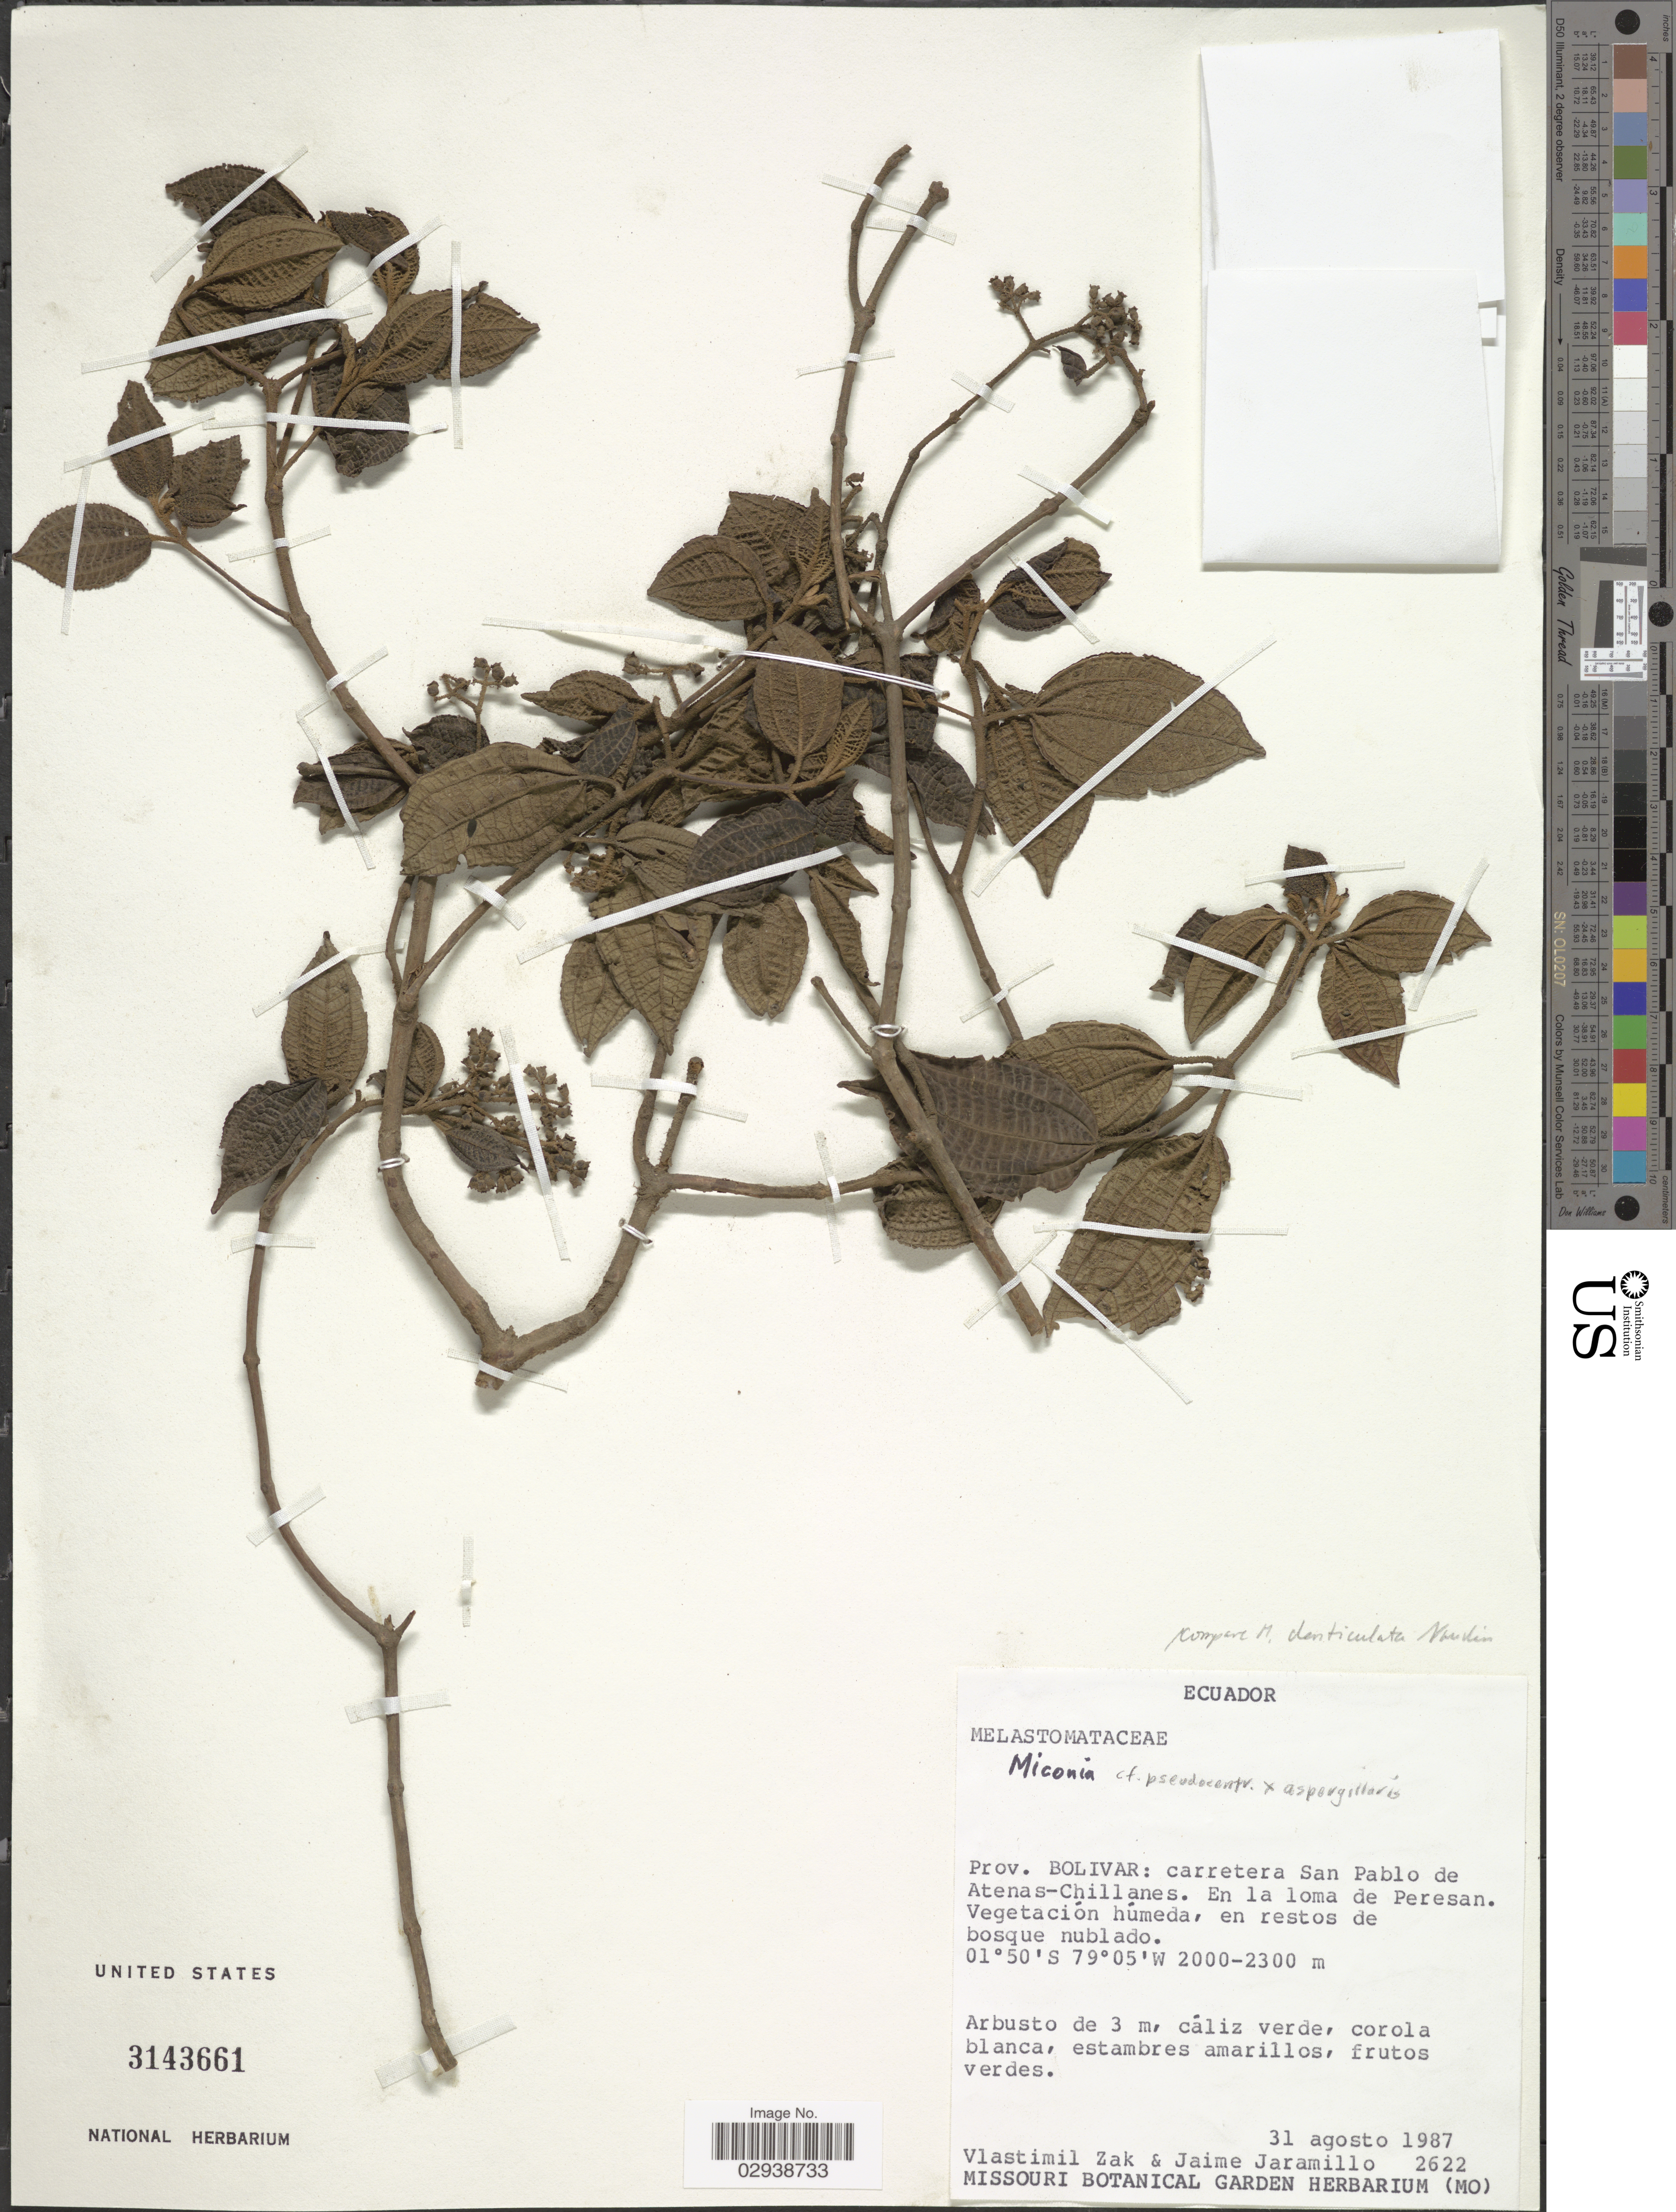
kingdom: Plantae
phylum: Tracheophyta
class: Magnoliopsida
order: Myrtales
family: Melastomataceae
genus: Miconia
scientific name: Miconia denticulata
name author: Naudin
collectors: V. Zak & J. Jaramillo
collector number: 2622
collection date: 1987-08-31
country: Ecuador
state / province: Bolívar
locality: Prov. Bolivar: carretera San Pablo de Atenas-Chillanes, En la loma de Peresan.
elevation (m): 2000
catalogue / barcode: US 3143661